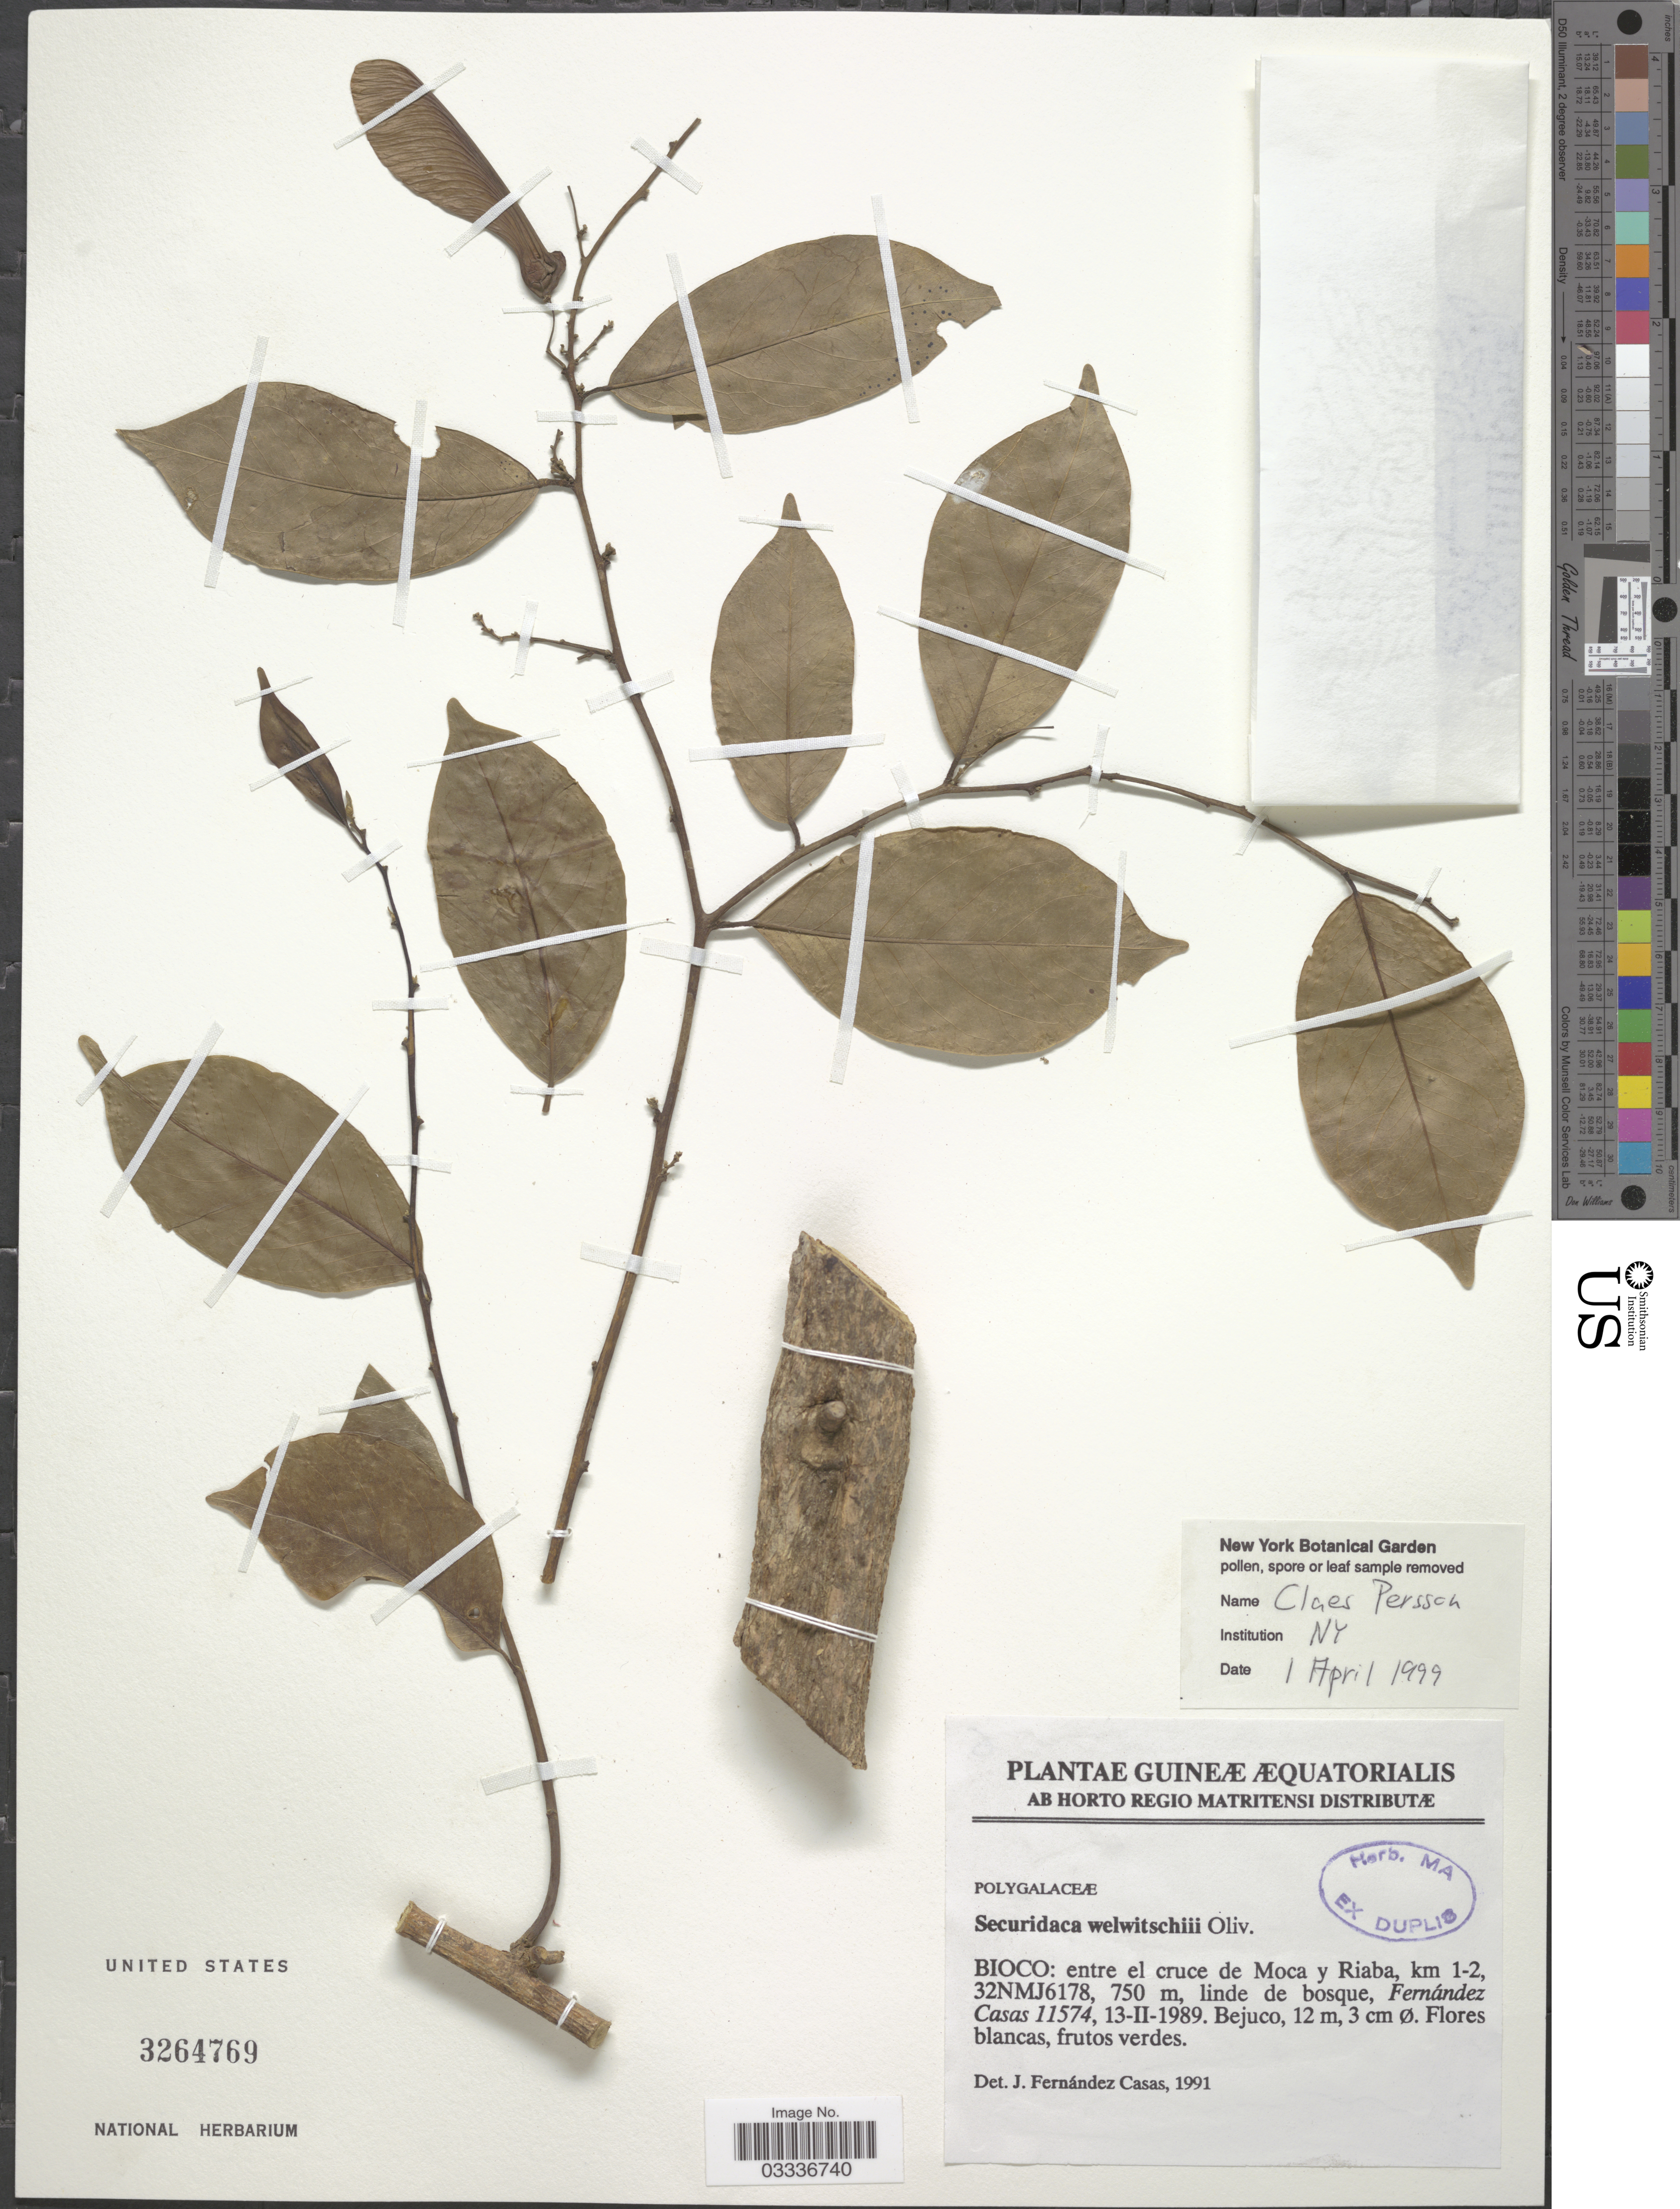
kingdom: Plantae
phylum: Tracheophyta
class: Magnoliopsida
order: Fabales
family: Polygalaceae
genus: Securidaca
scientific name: Securidaca welwitschii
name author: Oliv.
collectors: F. Casas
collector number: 11574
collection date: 1989-02-13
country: Equatorial Guinea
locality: Bioco: entre el cruce de Moca y Riaba, km 1-2, 32NMJ6178.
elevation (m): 750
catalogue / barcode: US 3264769